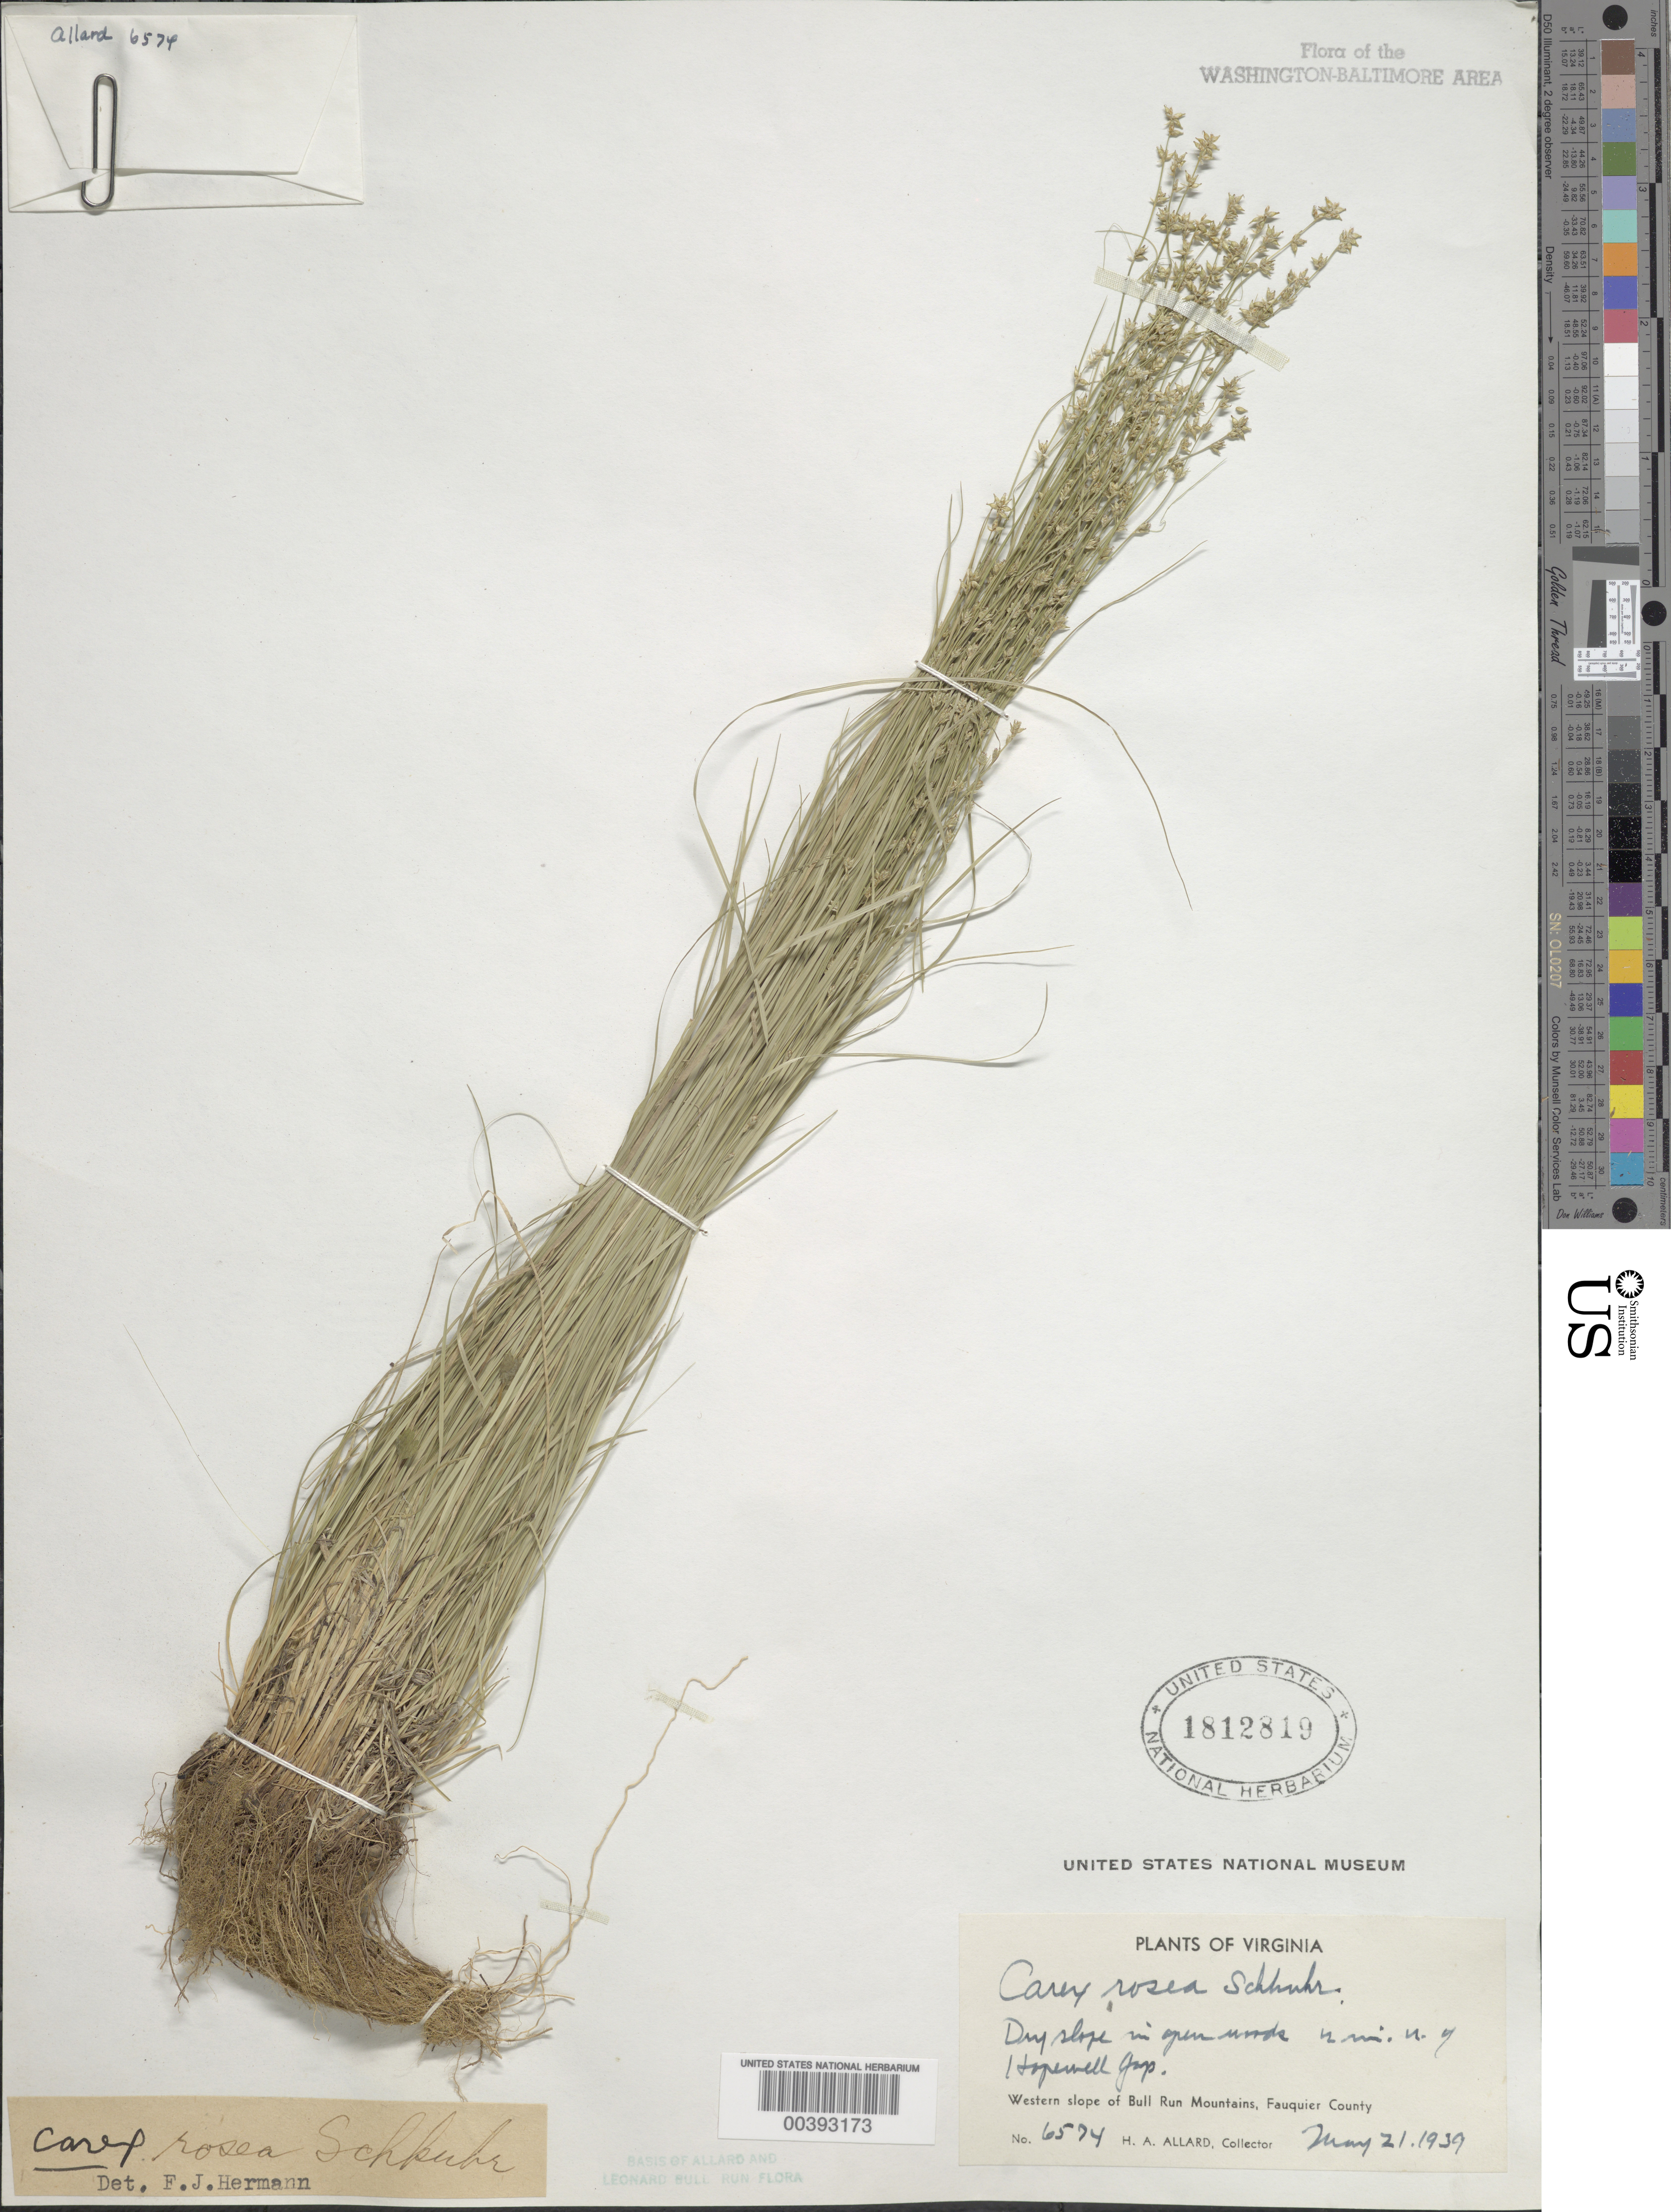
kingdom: Plantae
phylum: Tracheophyta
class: Liliopsida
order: Poales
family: Cyperaceae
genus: Carex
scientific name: Carex rosea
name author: Willd.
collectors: H. A. Allard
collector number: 6574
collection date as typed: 21 May 1939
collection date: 1939-05-21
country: United States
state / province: Virginia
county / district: Fauquier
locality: North of Hopewell Gap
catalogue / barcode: US 1812819